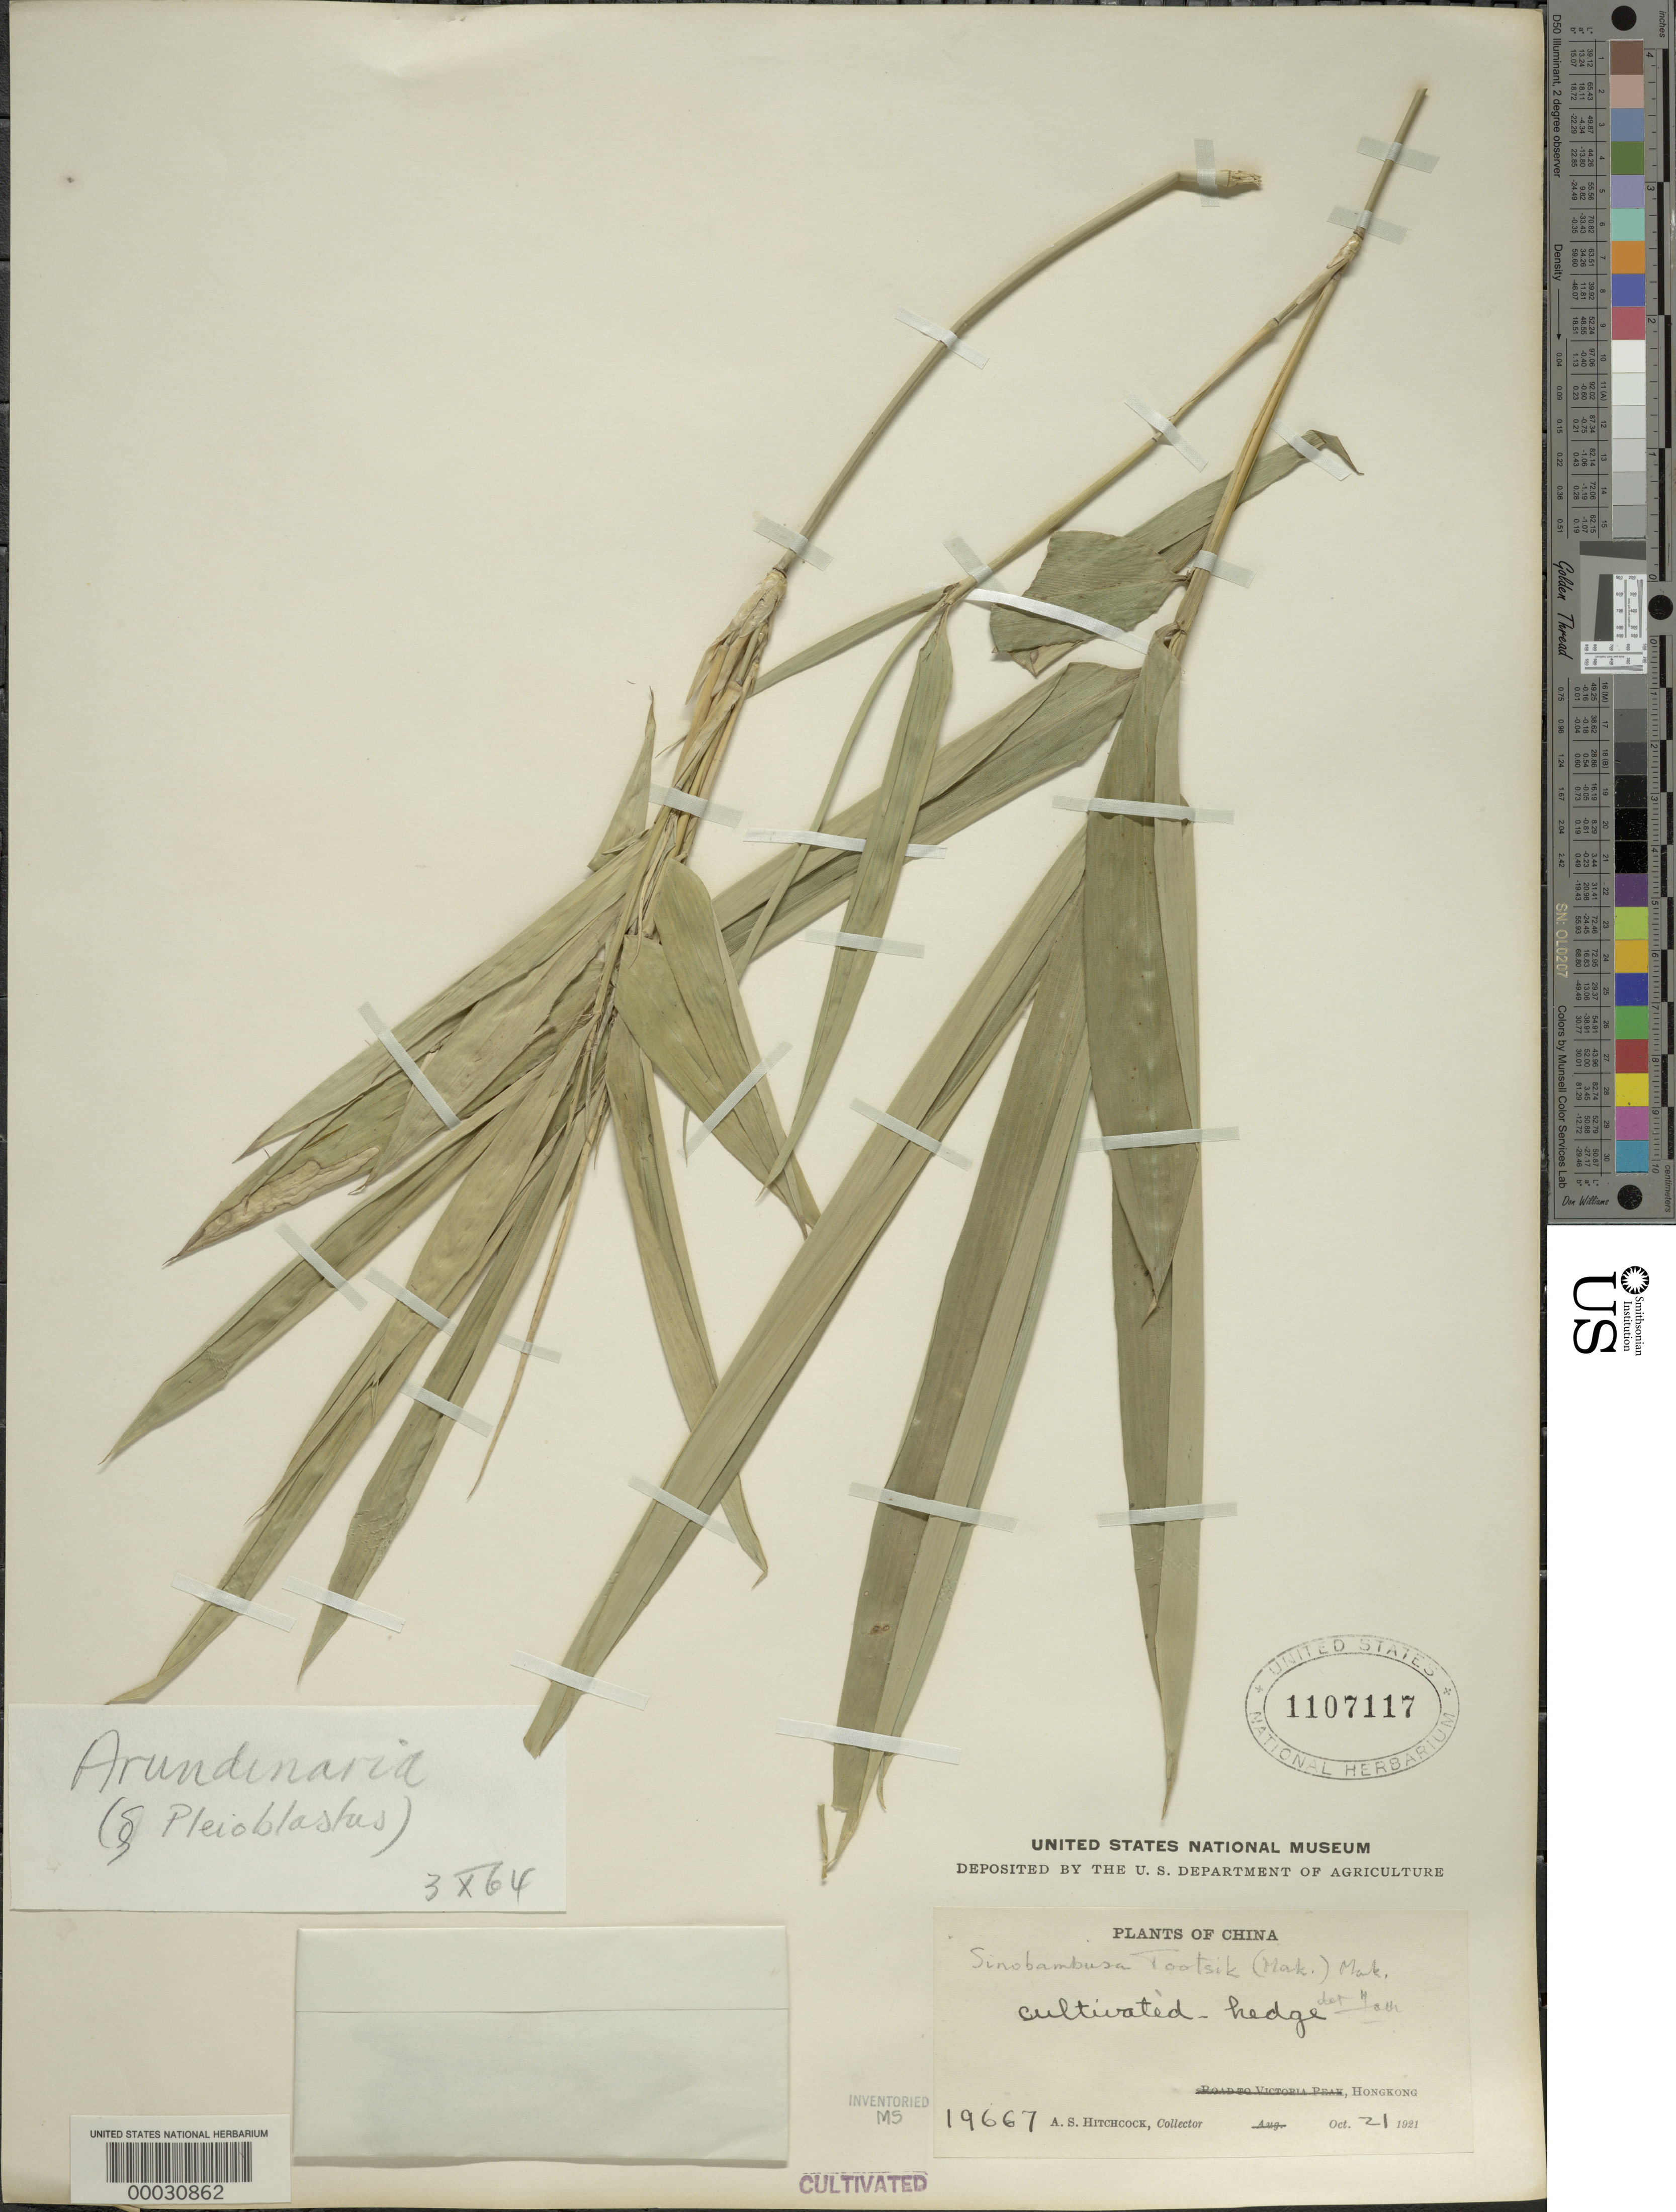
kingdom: Plantae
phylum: Tracheophyta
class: Liliopsida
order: Poales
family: Poaceae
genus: Arundinaria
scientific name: Arundinaria sp.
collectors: A. S. Hitchcock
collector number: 19667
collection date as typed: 21 Oct 1921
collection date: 1921-10-21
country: China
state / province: Guangdong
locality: Hong kong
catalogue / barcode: US 1107117